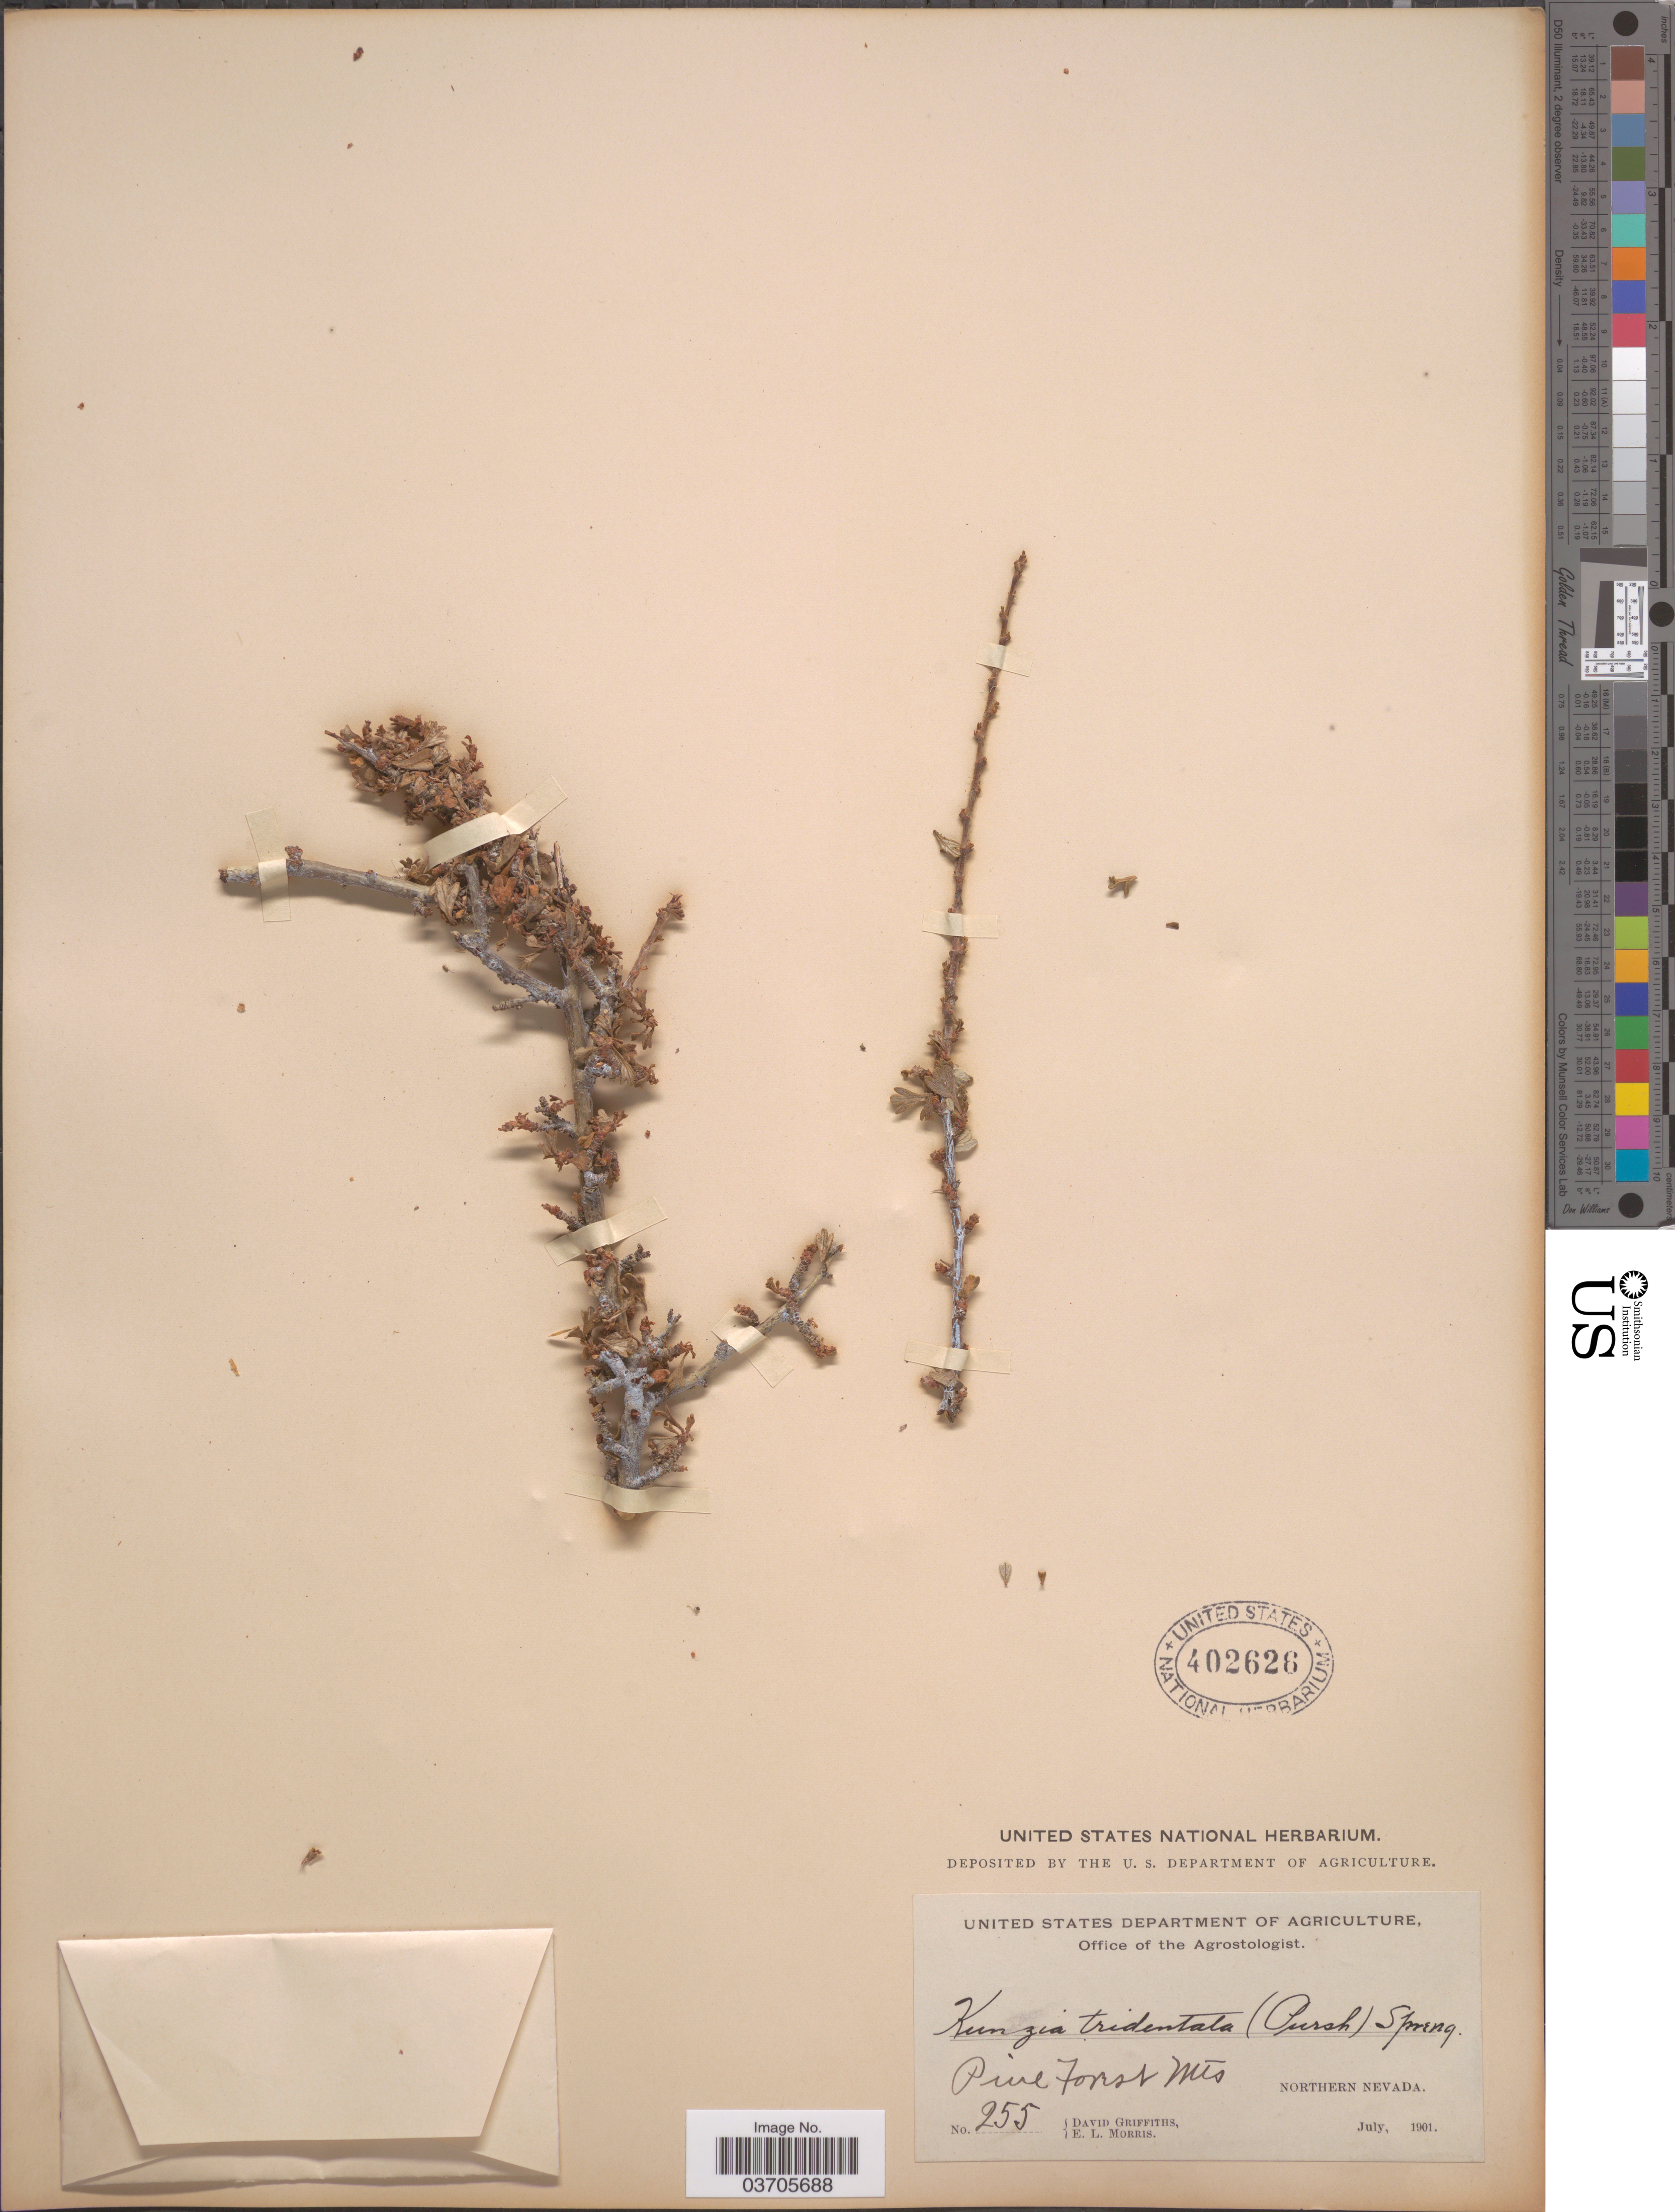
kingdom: Plantae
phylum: Tracheophyta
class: Magnoliopsida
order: Rosales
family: Rosaceae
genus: Purshia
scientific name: Purshia tridentata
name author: (Pursh) DC.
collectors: D. Griffiths & E. Morris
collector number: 255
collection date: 1901-07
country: United States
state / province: Nevada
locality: Pine Forest Mts. Northern Nevada.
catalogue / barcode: US 402626